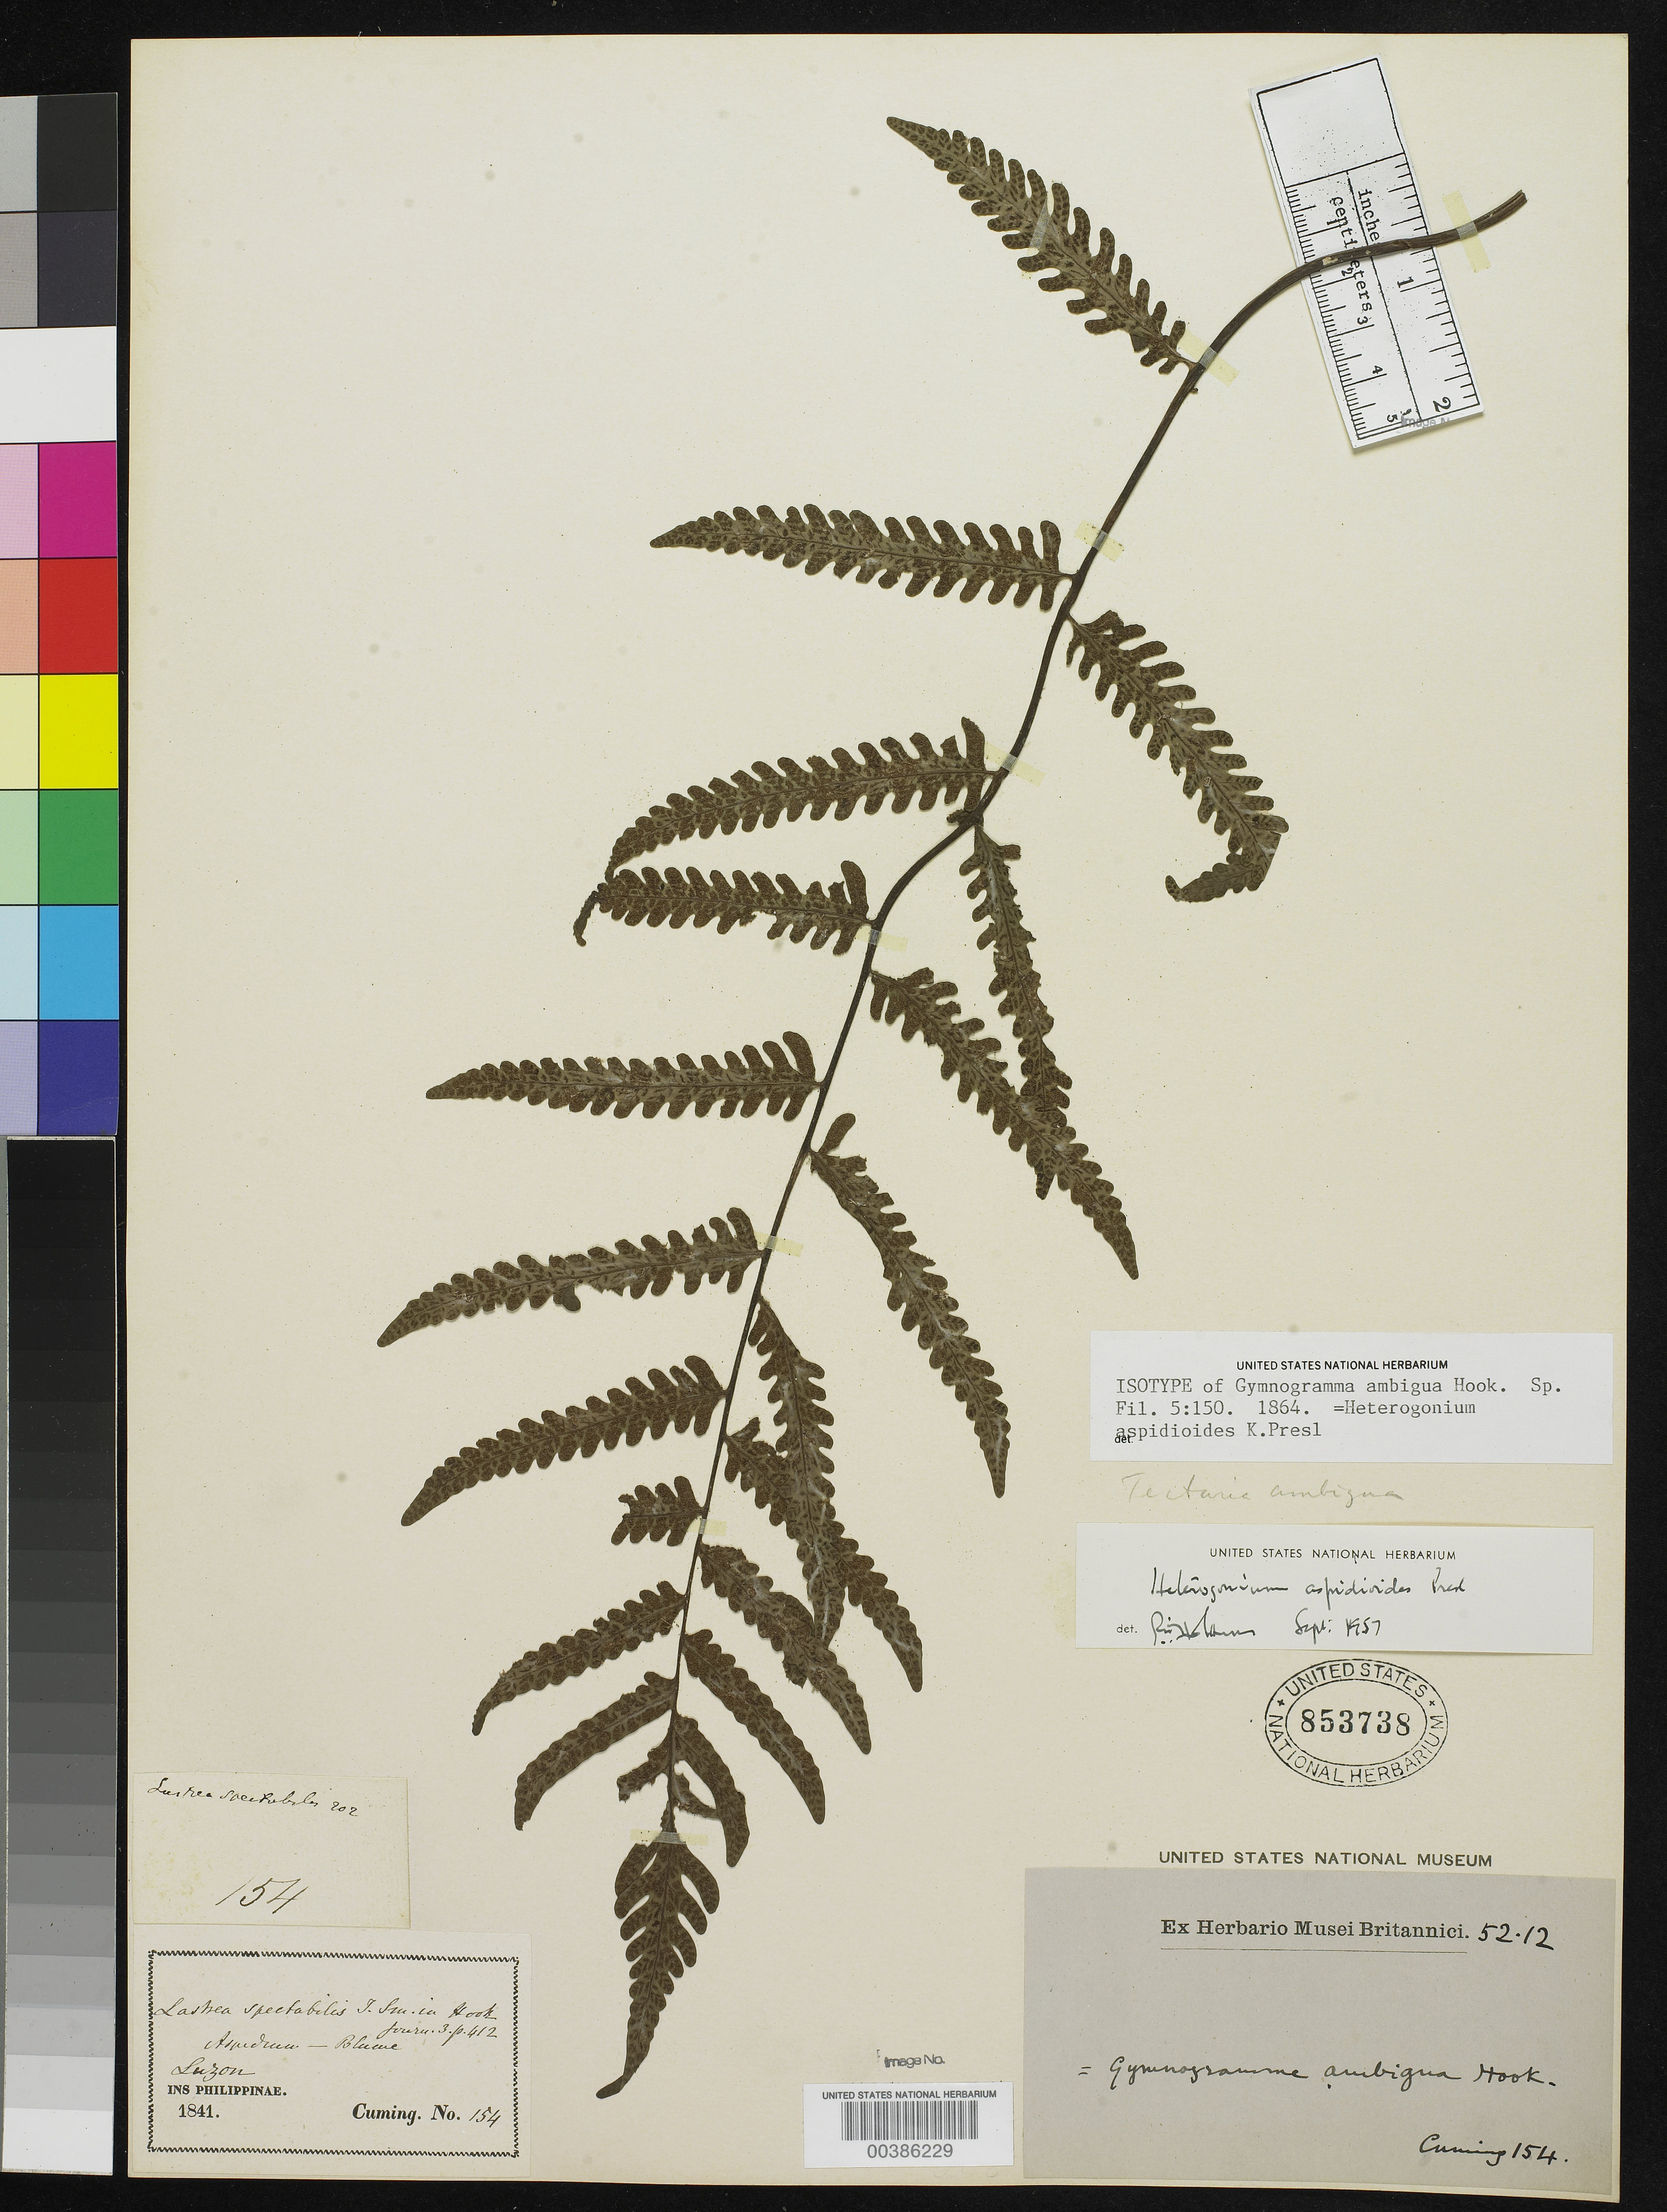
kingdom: Plantae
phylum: Tracheophyta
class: Polypodiopsida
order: Polypodiales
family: Pteridaceae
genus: Gymnogramma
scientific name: Gymnogramma ambigua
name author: Hook.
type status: Isotype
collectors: H. Cuming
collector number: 154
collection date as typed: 1841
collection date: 1841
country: Philippines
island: Luzon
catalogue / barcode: US 853738